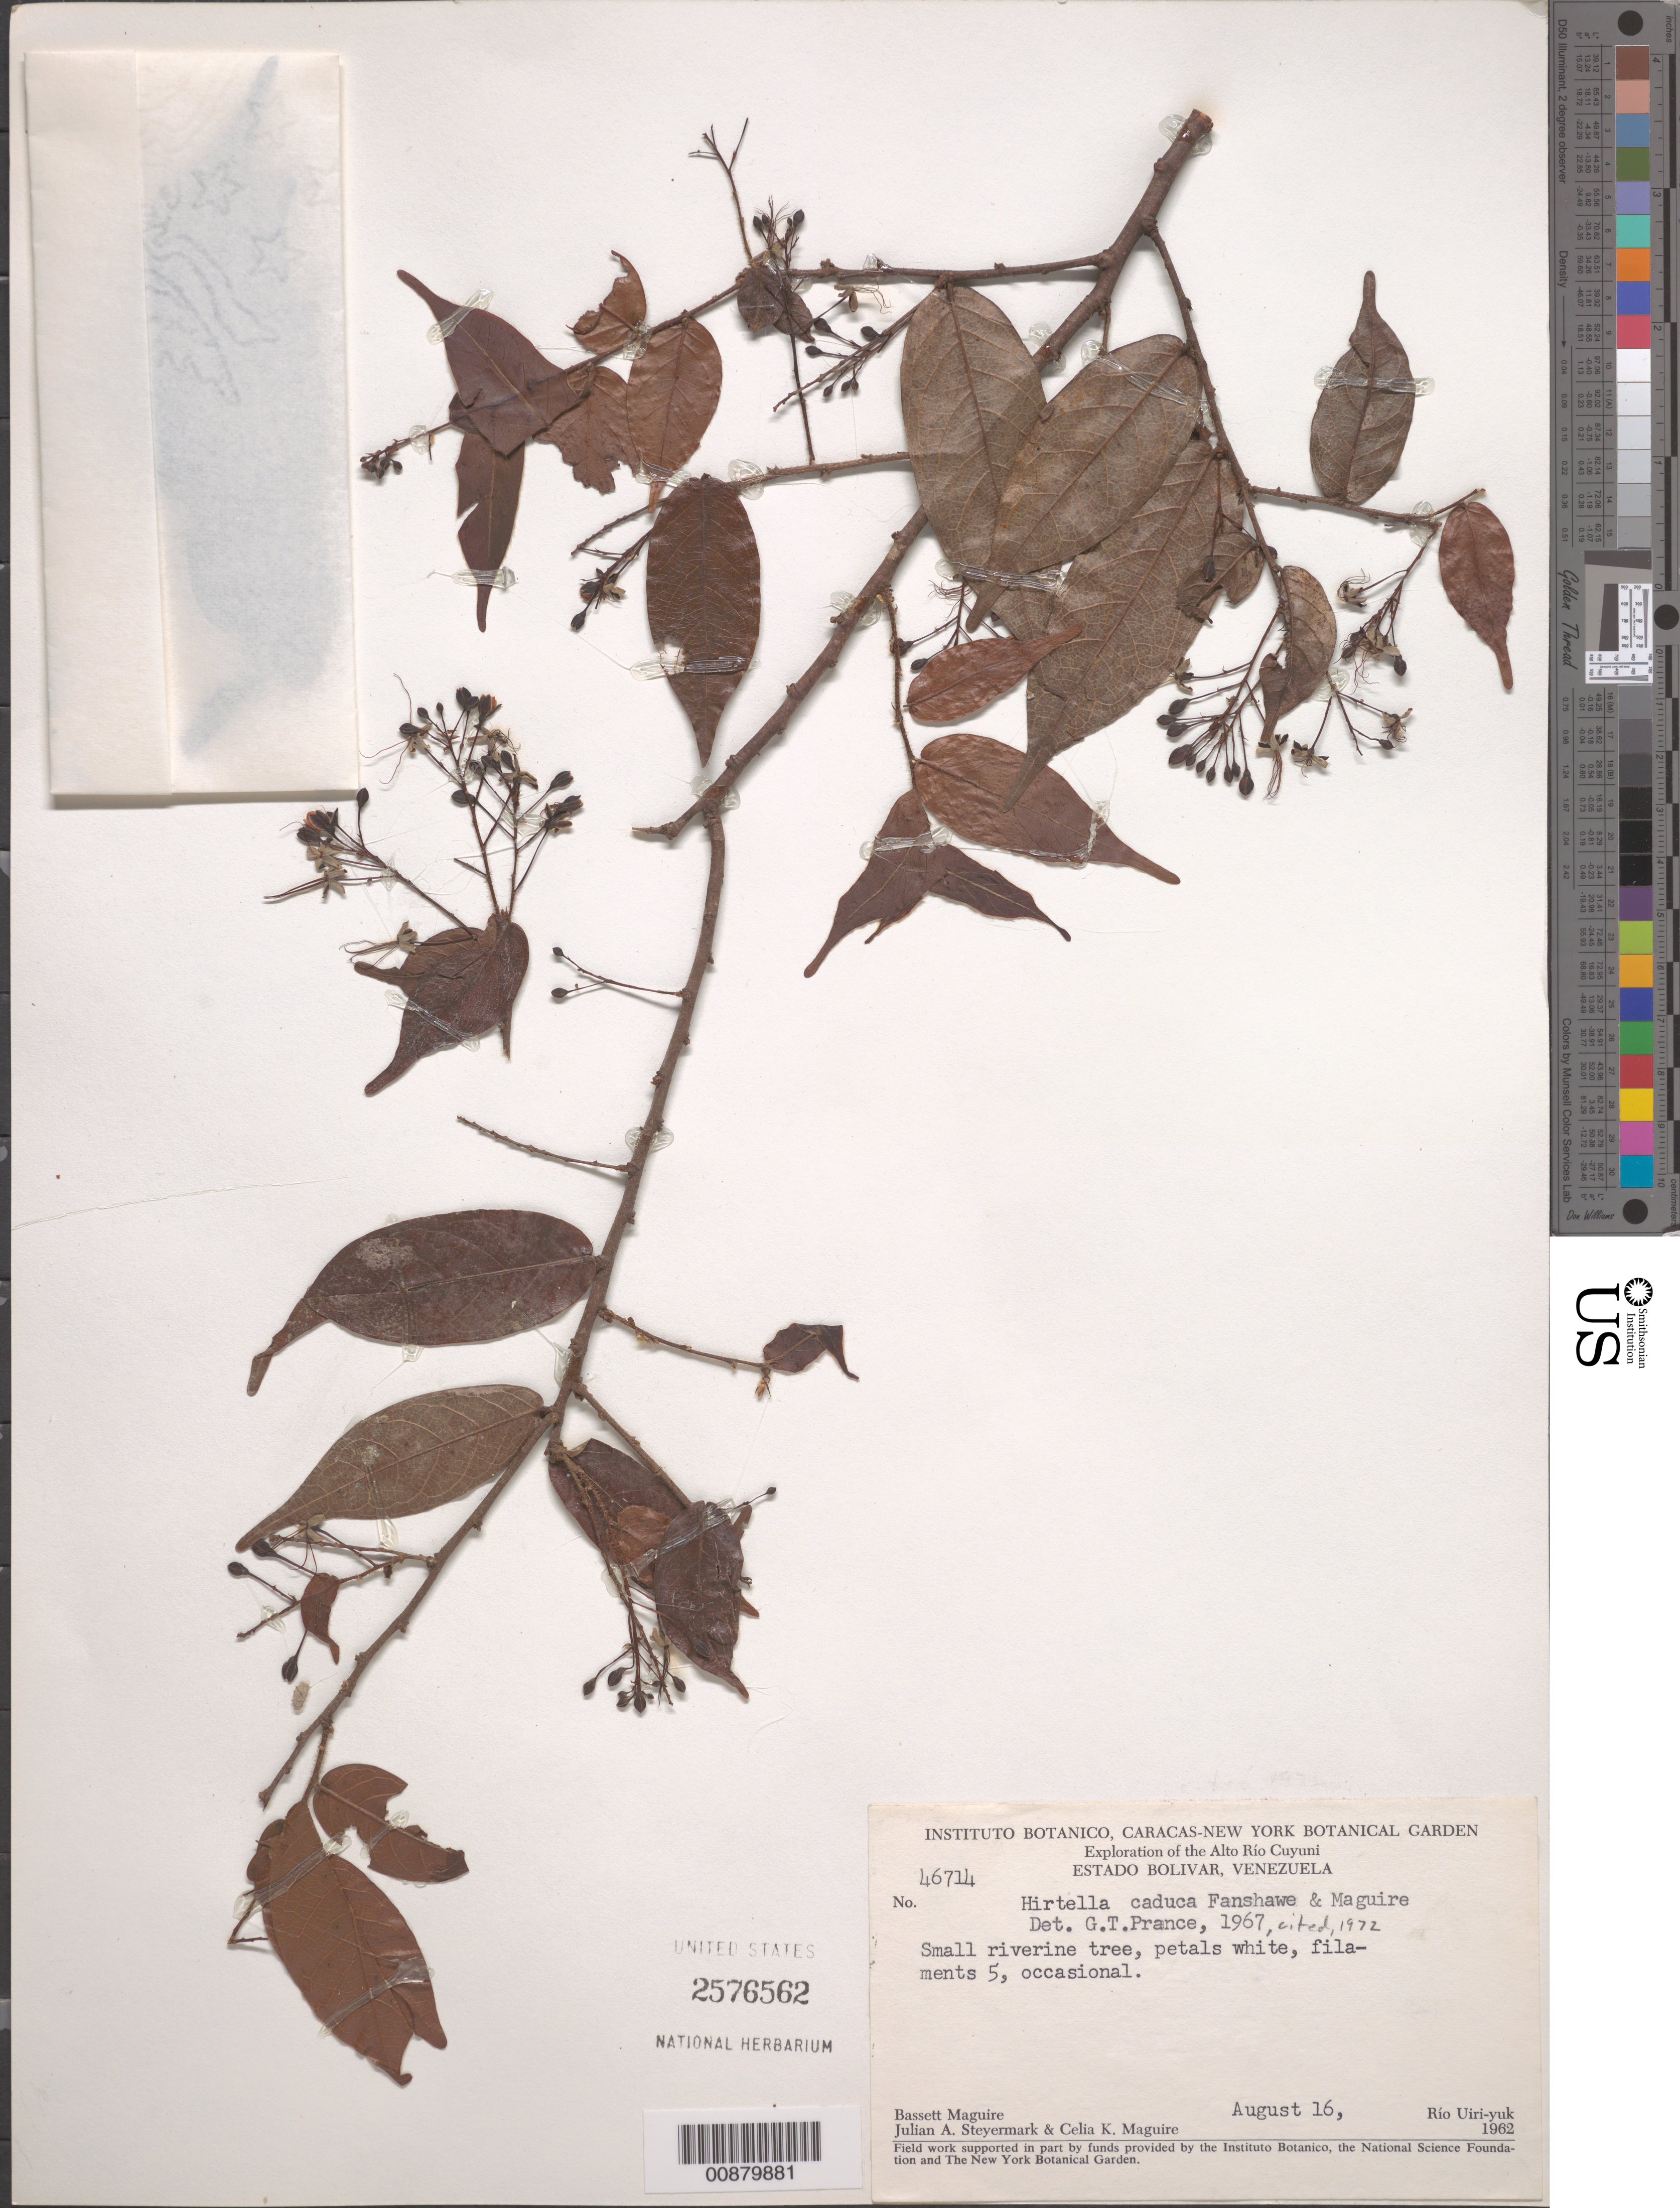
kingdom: Plantae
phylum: Tracheophyta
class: Magnoliopsida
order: Malpighiales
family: Chrysobalanaceae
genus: Hirtella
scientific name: Hirtella caduca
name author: Fanshawe & Maguire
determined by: Prance, G. T.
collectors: B. Maguire, C. K. Maguire & J. Steyermark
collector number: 46714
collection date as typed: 16-Aug-62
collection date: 1962-08-16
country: Venezuela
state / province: Bolívar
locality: Alto Río Cuyuni, Río Uiri-yuk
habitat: Riverine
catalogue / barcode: US 2576562